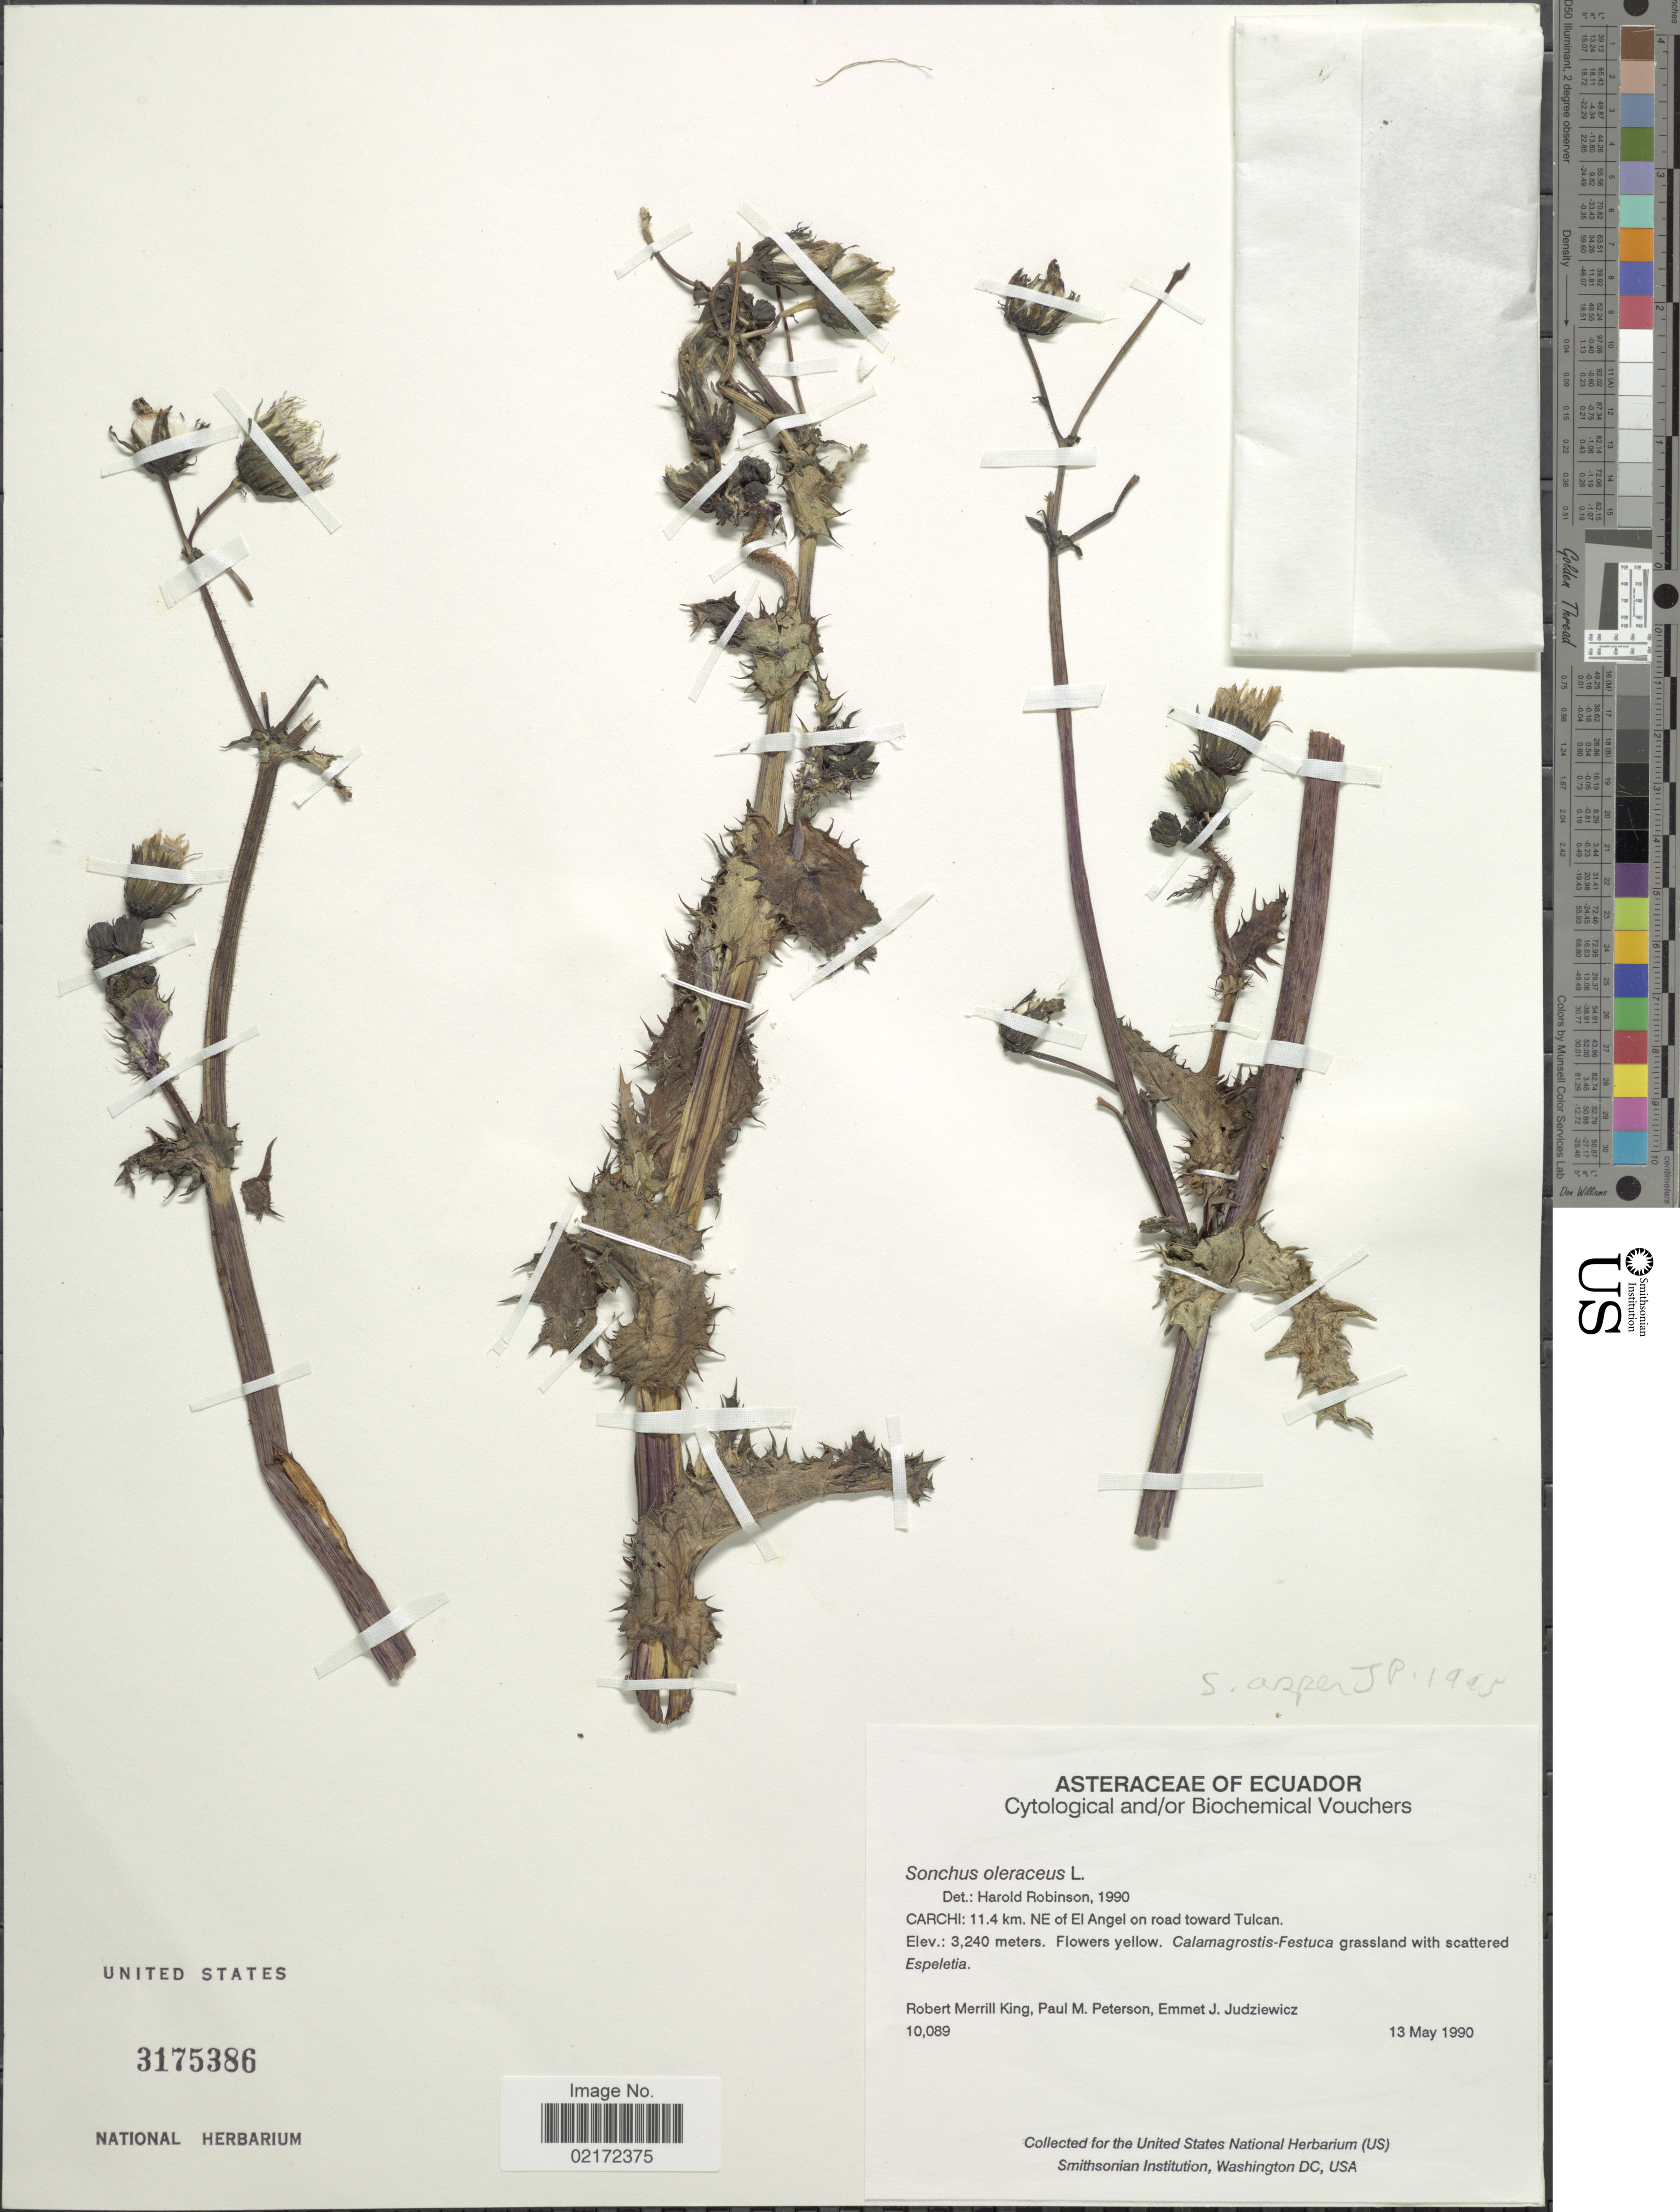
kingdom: Plantae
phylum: Tracheophyta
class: Magnoliopsida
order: Asterales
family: Asteraceae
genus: Sonchus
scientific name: Sonchus asper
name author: (L.) Hill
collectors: R. M. King, P. M. Peterson & E. J. Judziewicz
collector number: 10089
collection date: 1990-05-13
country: Ecuador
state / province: Carchi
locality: Carchi: 11.4 km. NE of El Angel on road toward Tulcan.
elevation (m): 3240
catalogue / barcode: US 3175386